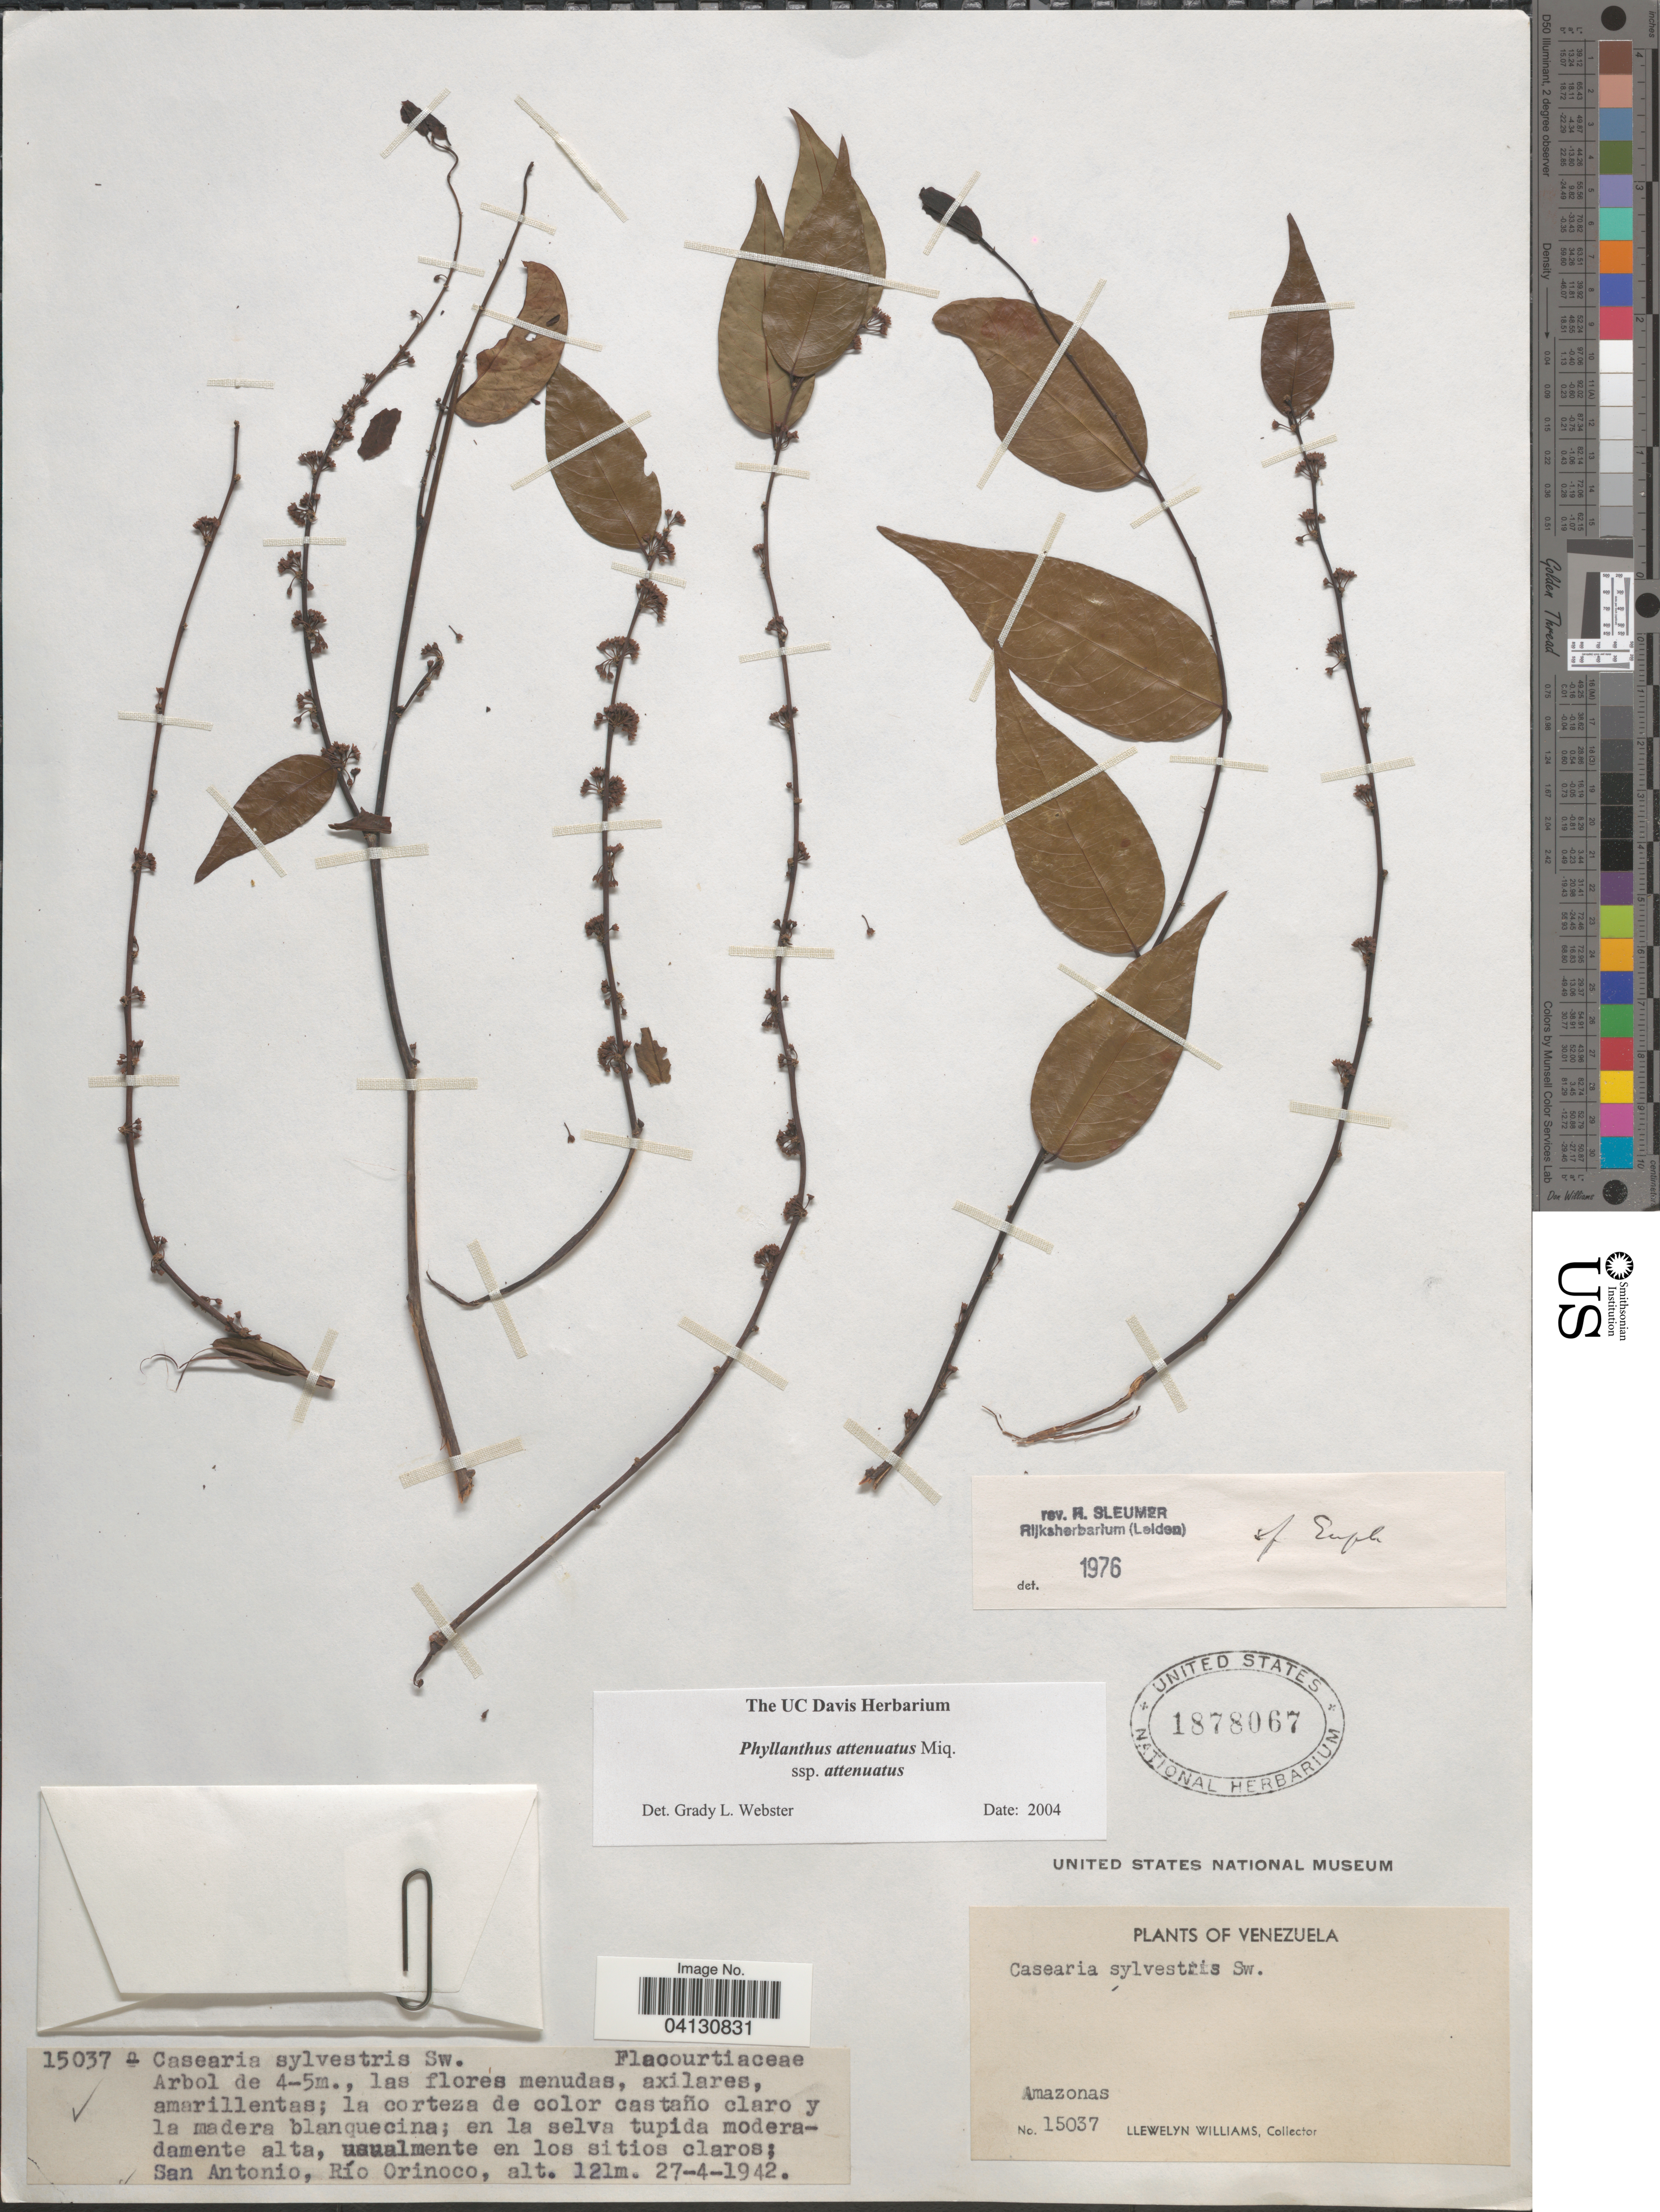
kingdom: Plantae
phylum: Tracheophyta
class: Magnoliopsida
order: Malpighiales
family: Phyllanthaceae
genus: Phyllanthus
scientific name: Phyllanthus attenuatus subsp. attenuatus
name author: Miq.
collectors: Ll. Williams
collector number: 15037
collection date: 1942-04-27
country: Venezuela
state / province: Amazonas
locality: San Antonio, Río Orinoco.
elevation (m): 121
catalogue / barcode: US 1878067